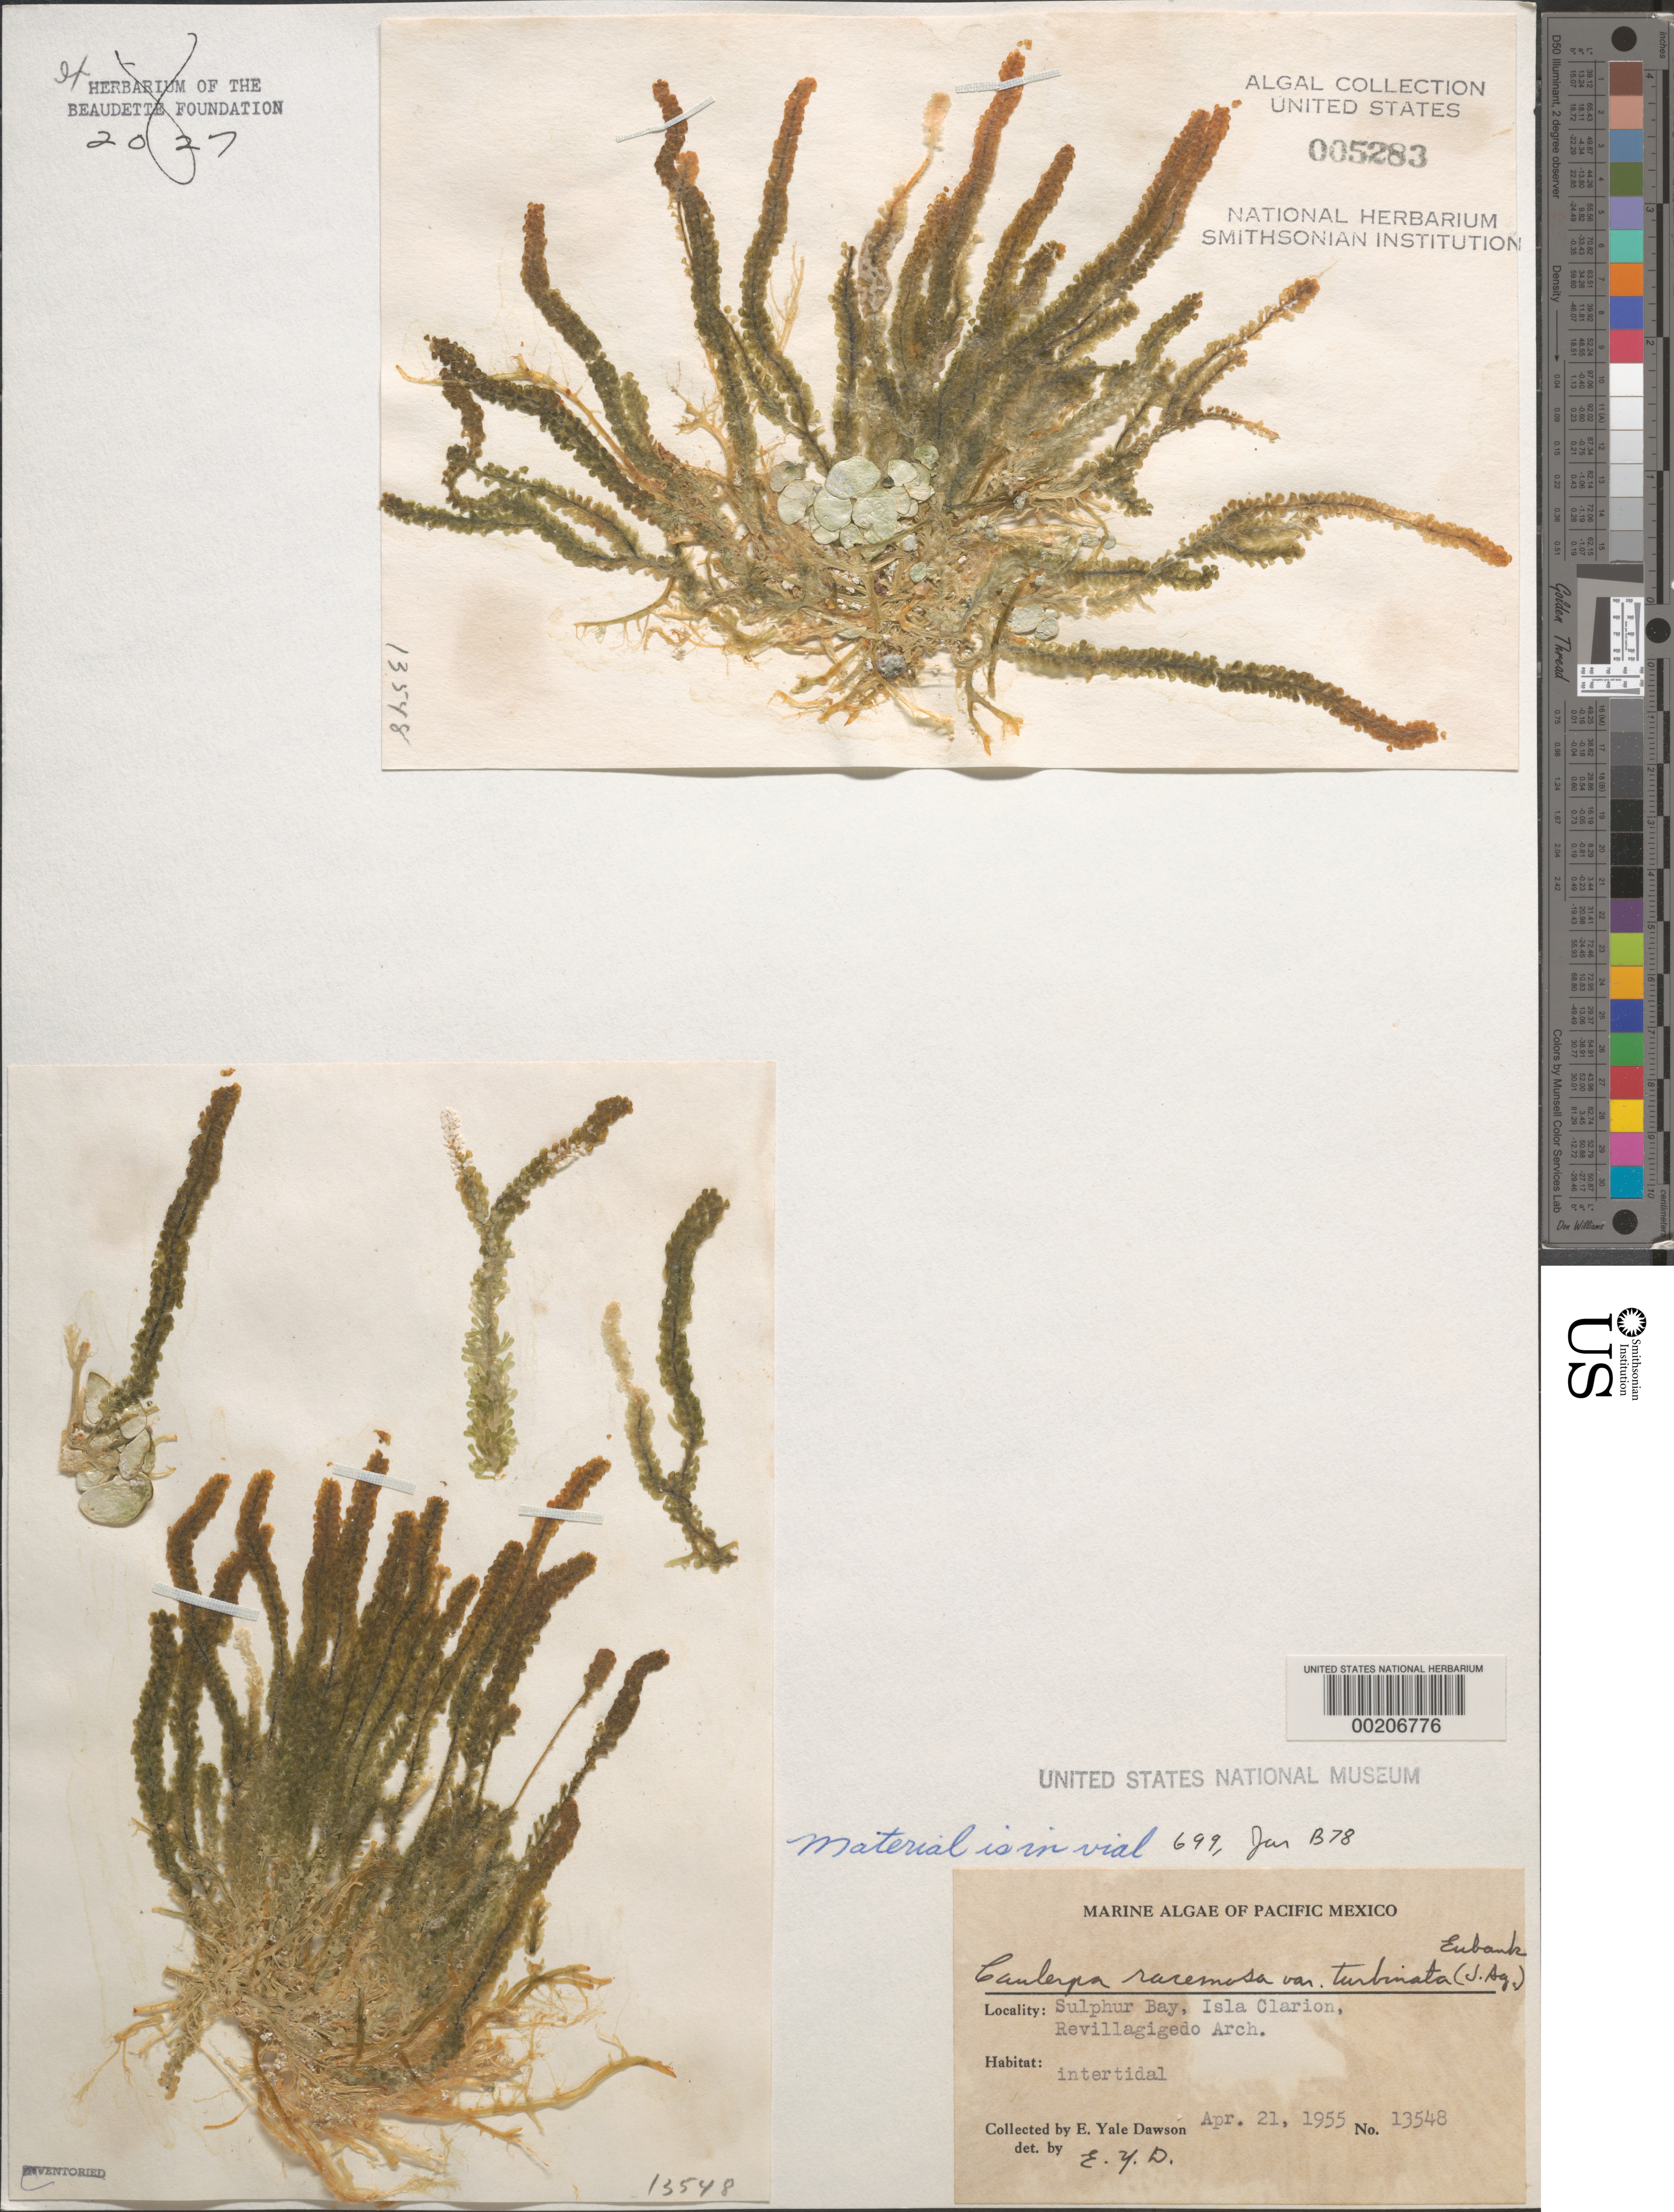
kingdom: Plantae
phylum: Chlorophyta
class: Ulvophyceae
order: Bryopsidales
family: Caulerpaceae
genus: Caulerpa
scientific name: Caulerpa racemosa var. turbinata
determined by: Dawson, E. Y.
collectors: E. Y. Dawson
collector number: EYD 13548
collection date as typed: Apr. 21,1955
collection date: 1955-04-21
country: Mexico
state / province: Colima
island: Isla Clarion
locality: Sulphur Bay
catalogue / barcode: US 5283